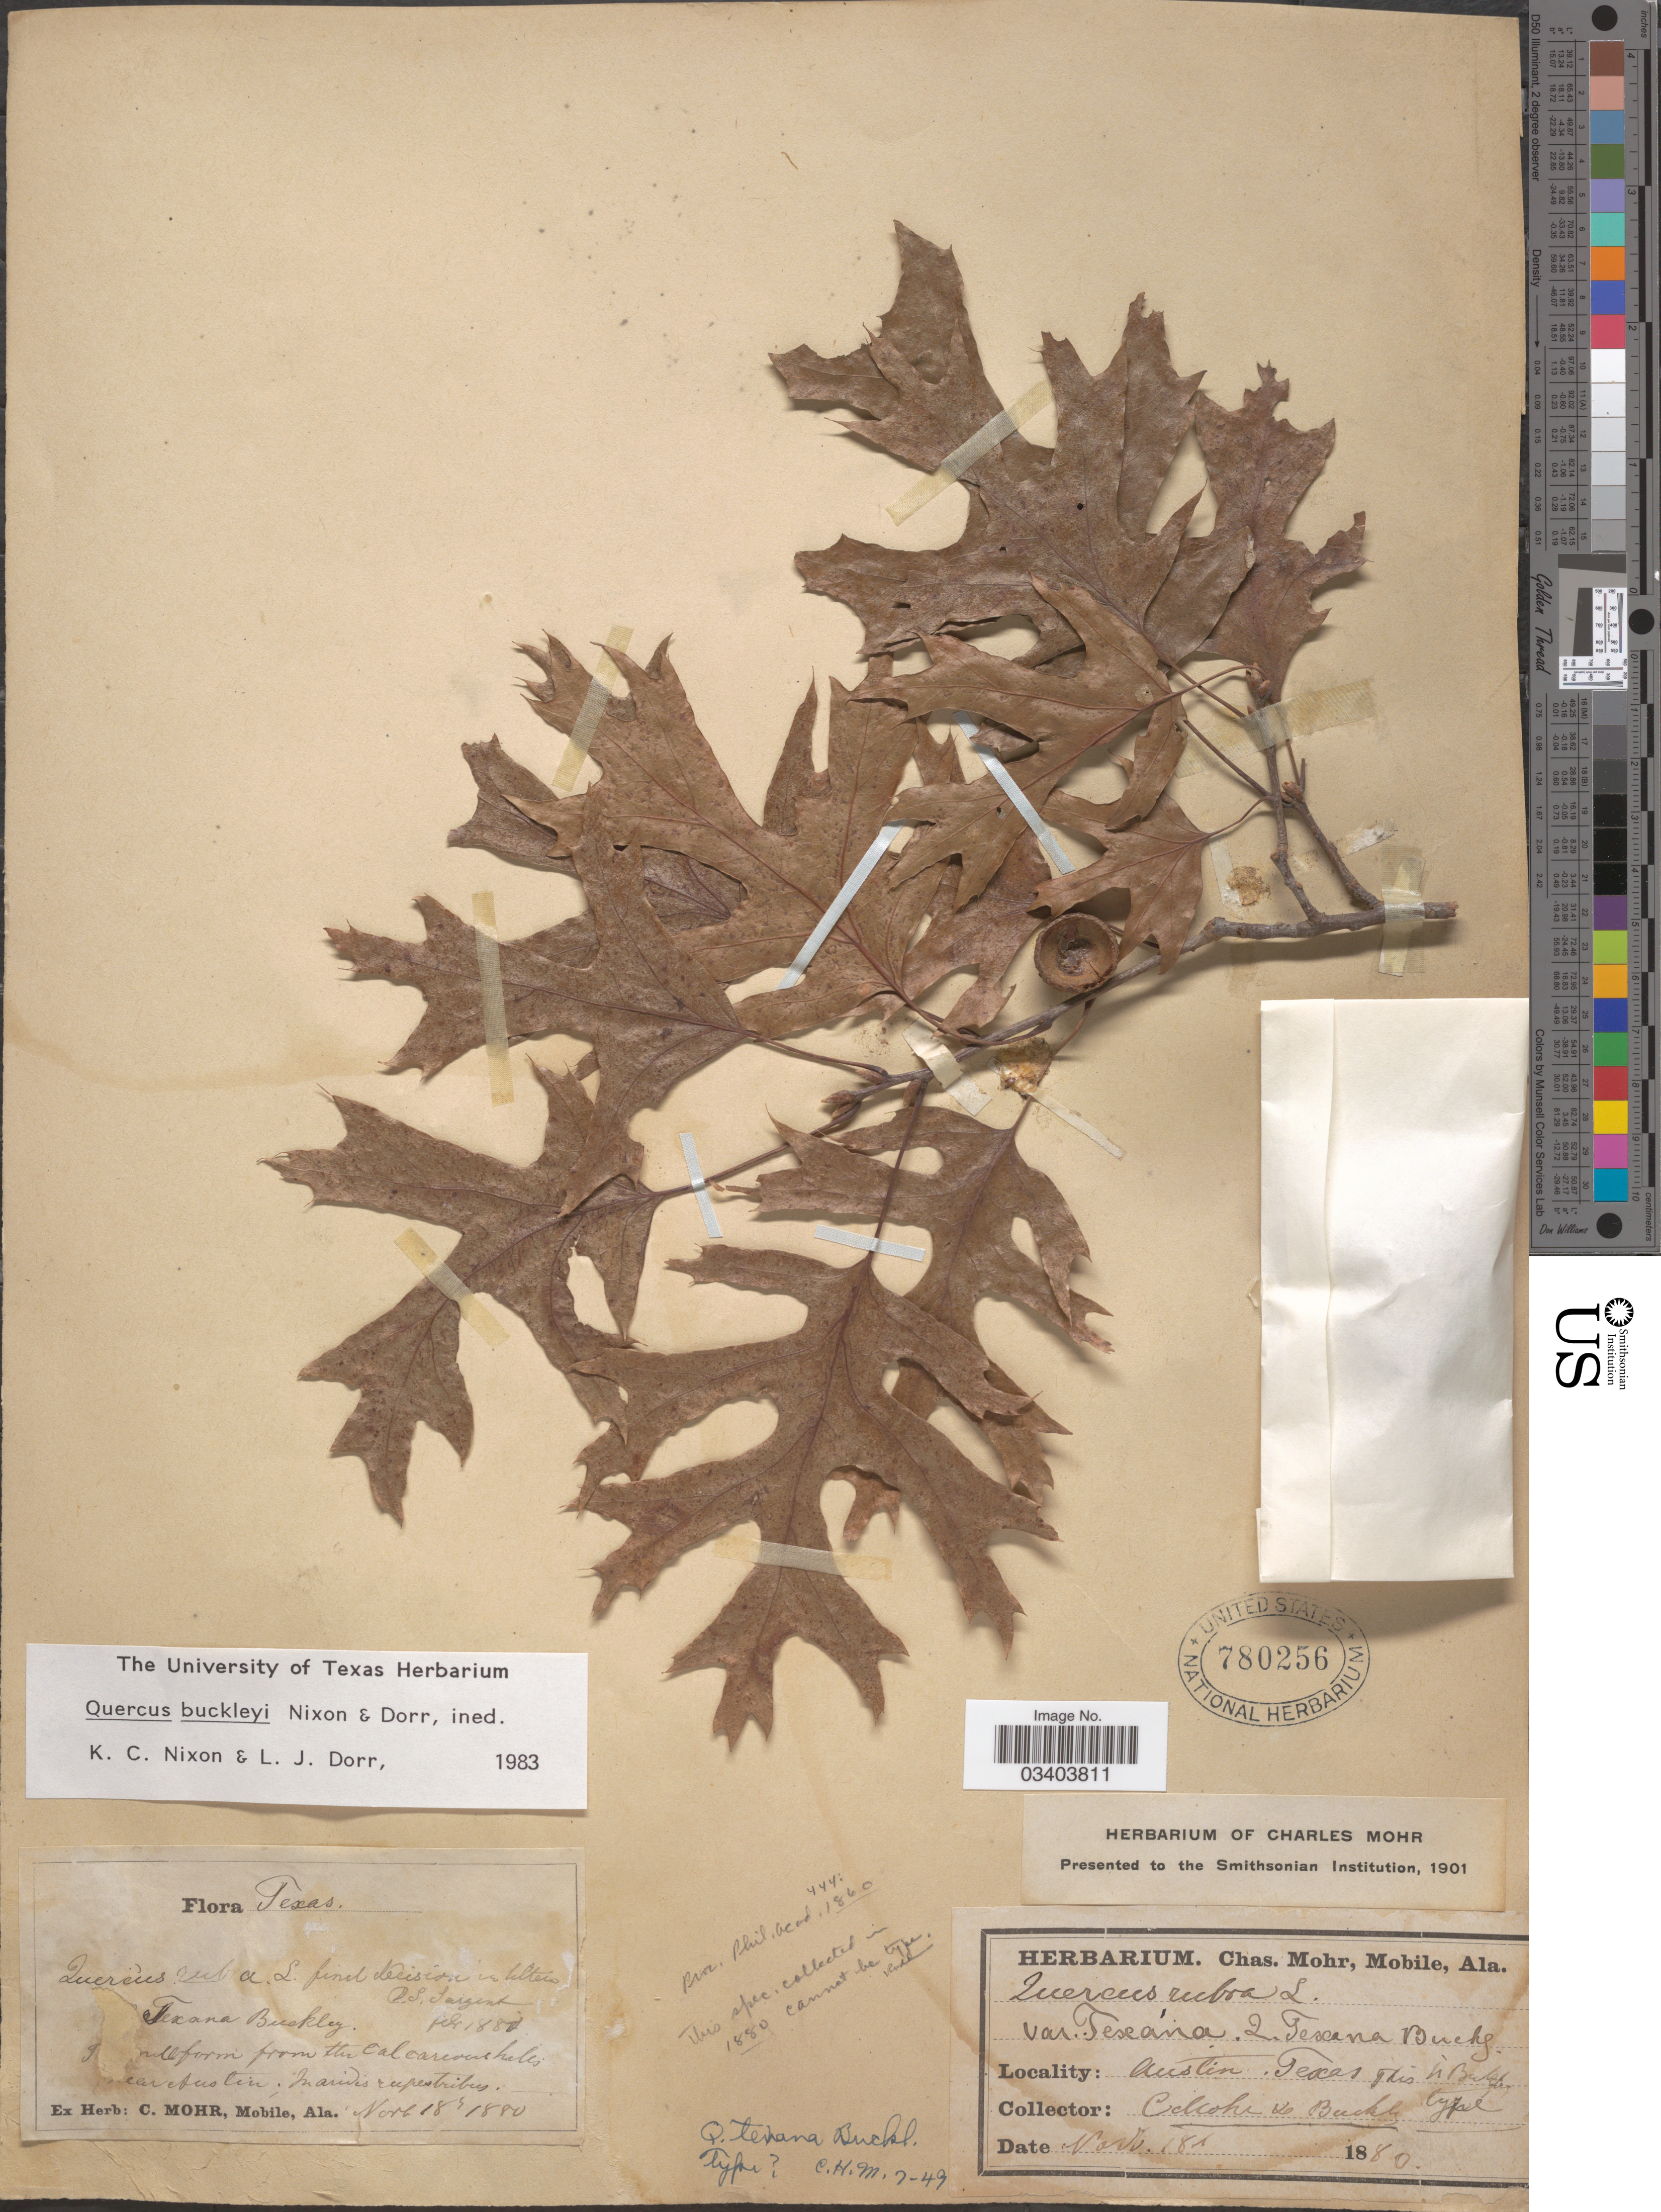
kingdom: Plantae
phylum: Tracheophyta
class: Magnoliopsida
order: Fagales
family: Fagaceae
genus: Quercus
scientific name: Quercus buckleyi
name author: Nixon & Dorr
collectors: Mohr, C. T. (herbarium) & -- Buckley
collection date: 1880-11-18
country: United States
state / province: Texas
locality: Near Austin.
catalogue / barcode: US 780256